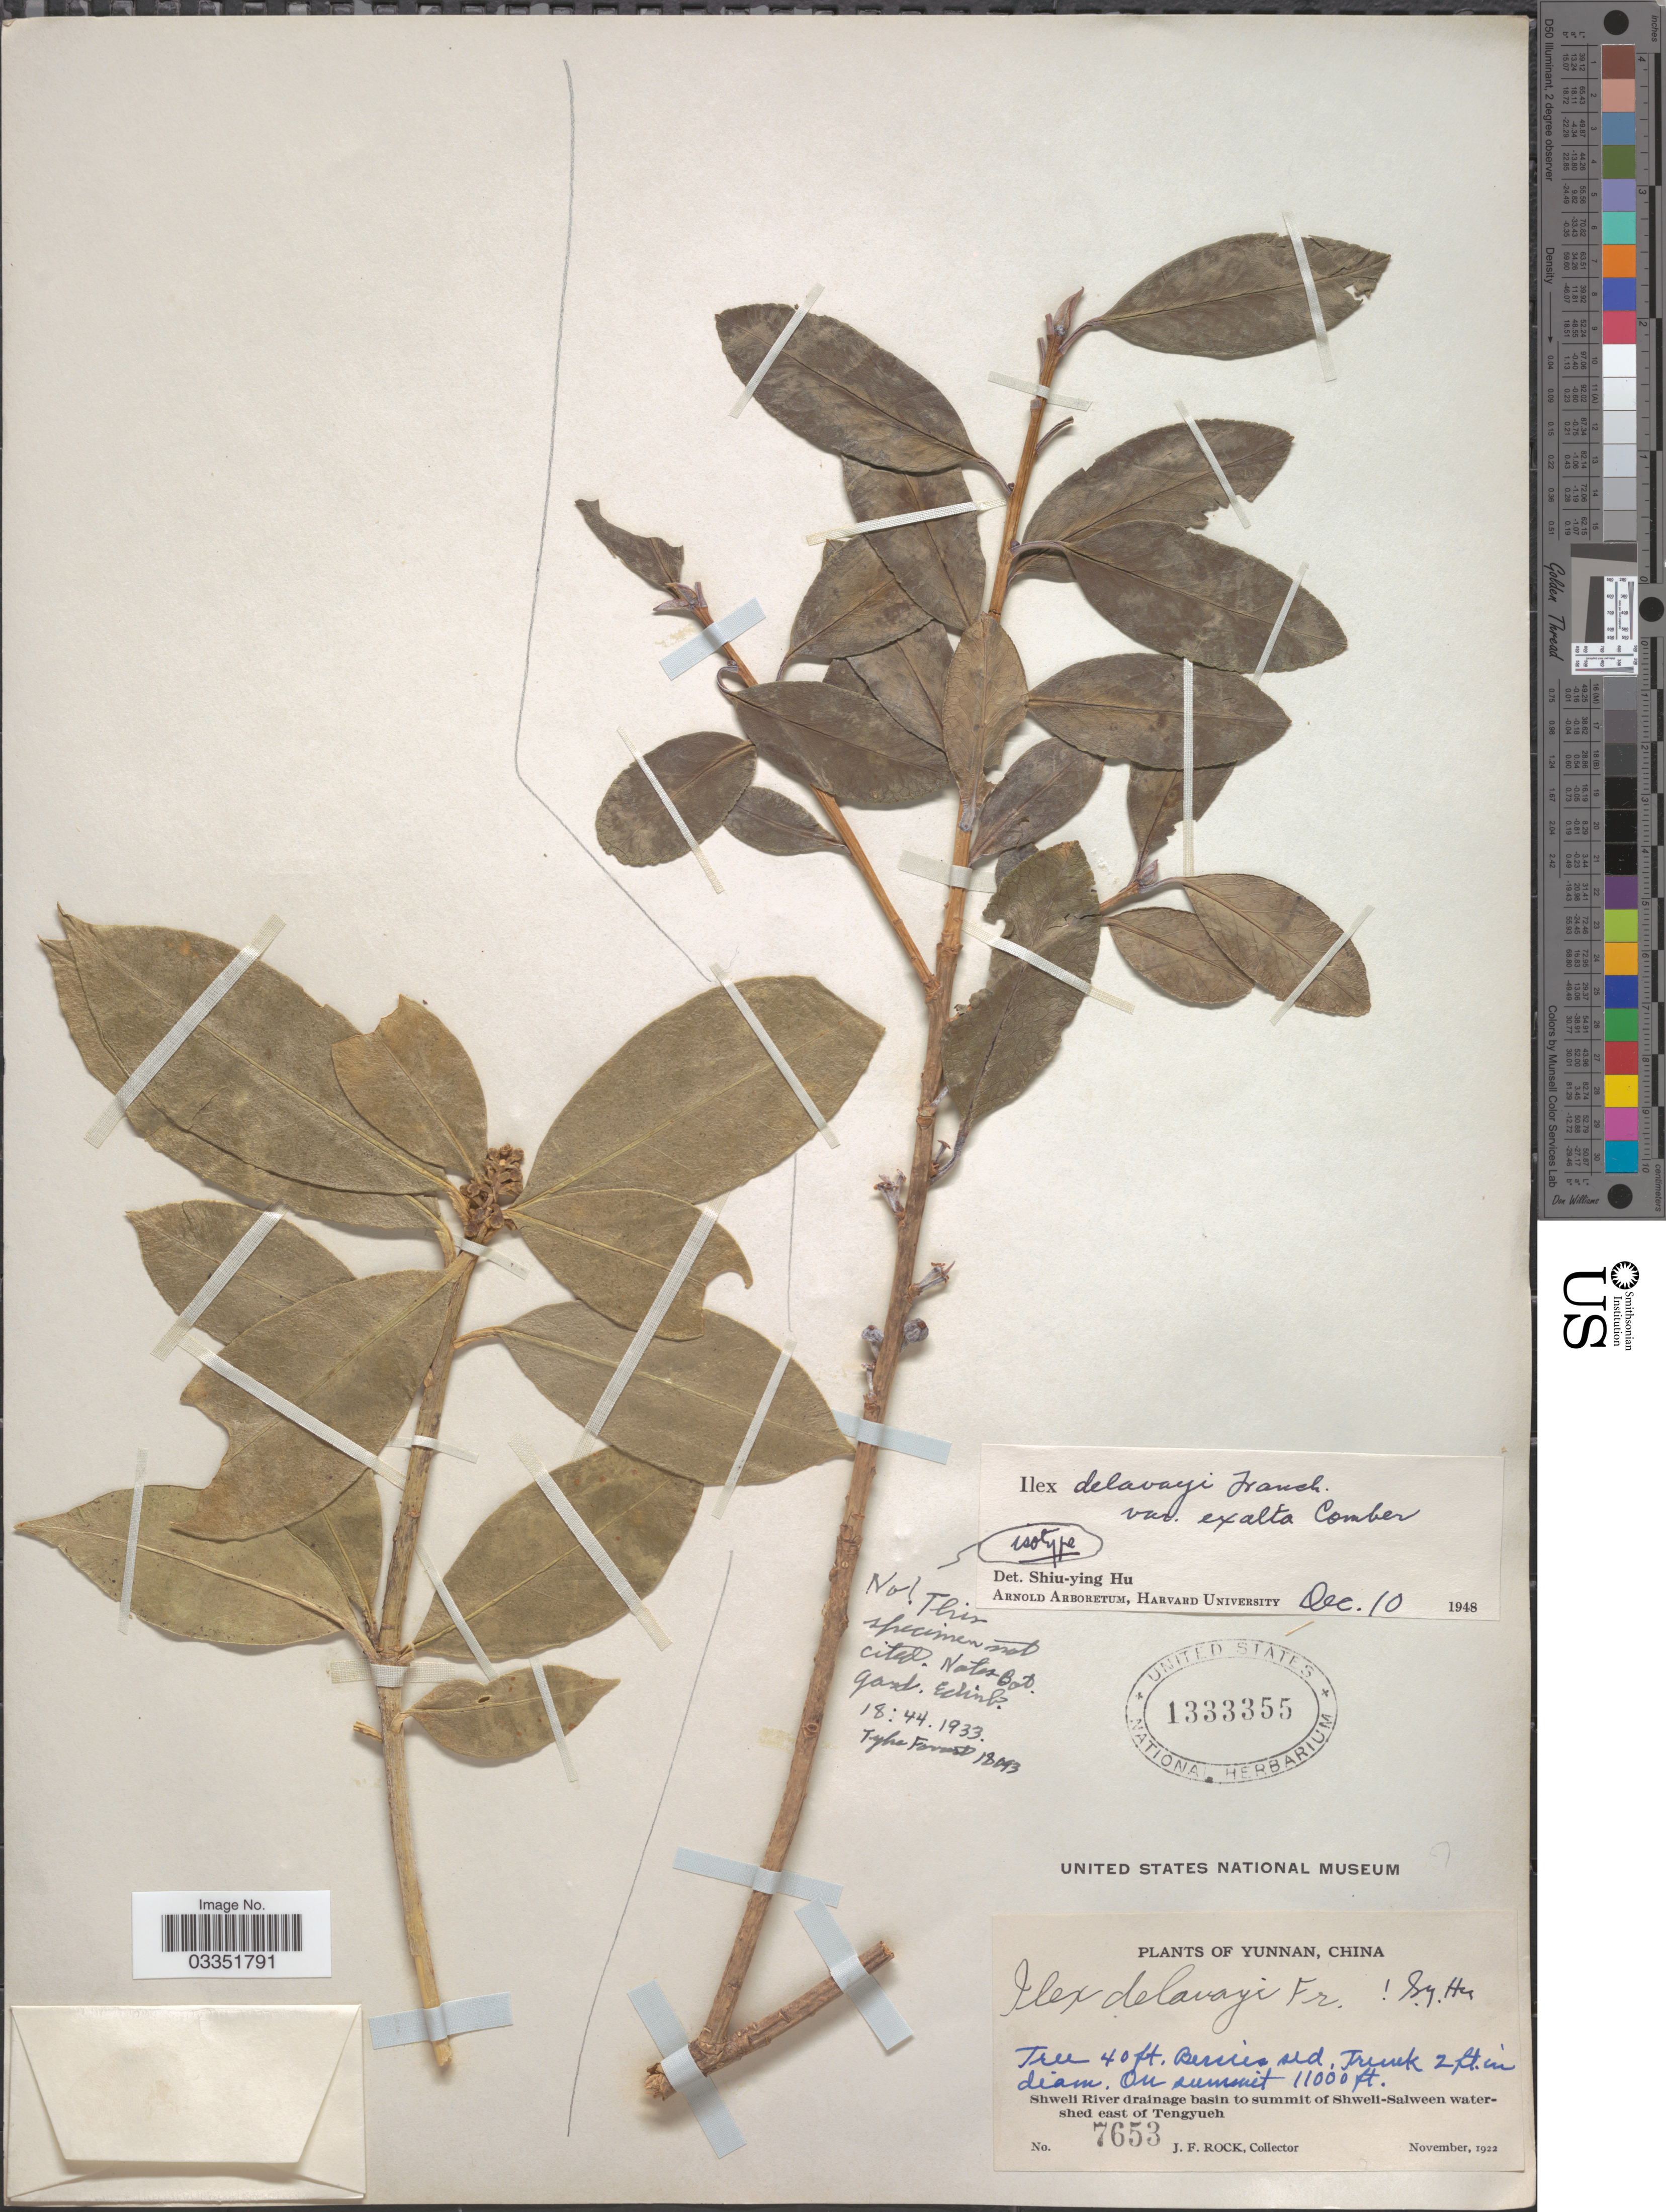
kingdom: Plantae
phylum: Tracheophyta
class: Magnoliopsida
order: Aquifoliales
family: Aquifoliaceae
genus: Ilex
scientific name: Ilex delavayi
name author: Franch.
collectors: J. Rock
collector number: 7653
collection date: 1922-11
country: China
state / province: Yunnan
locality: On summit. Shweli River drainage basin to summit of Shweli-Salween watershed east of Tengyueh.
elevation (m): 3353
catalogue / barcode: US 1333355